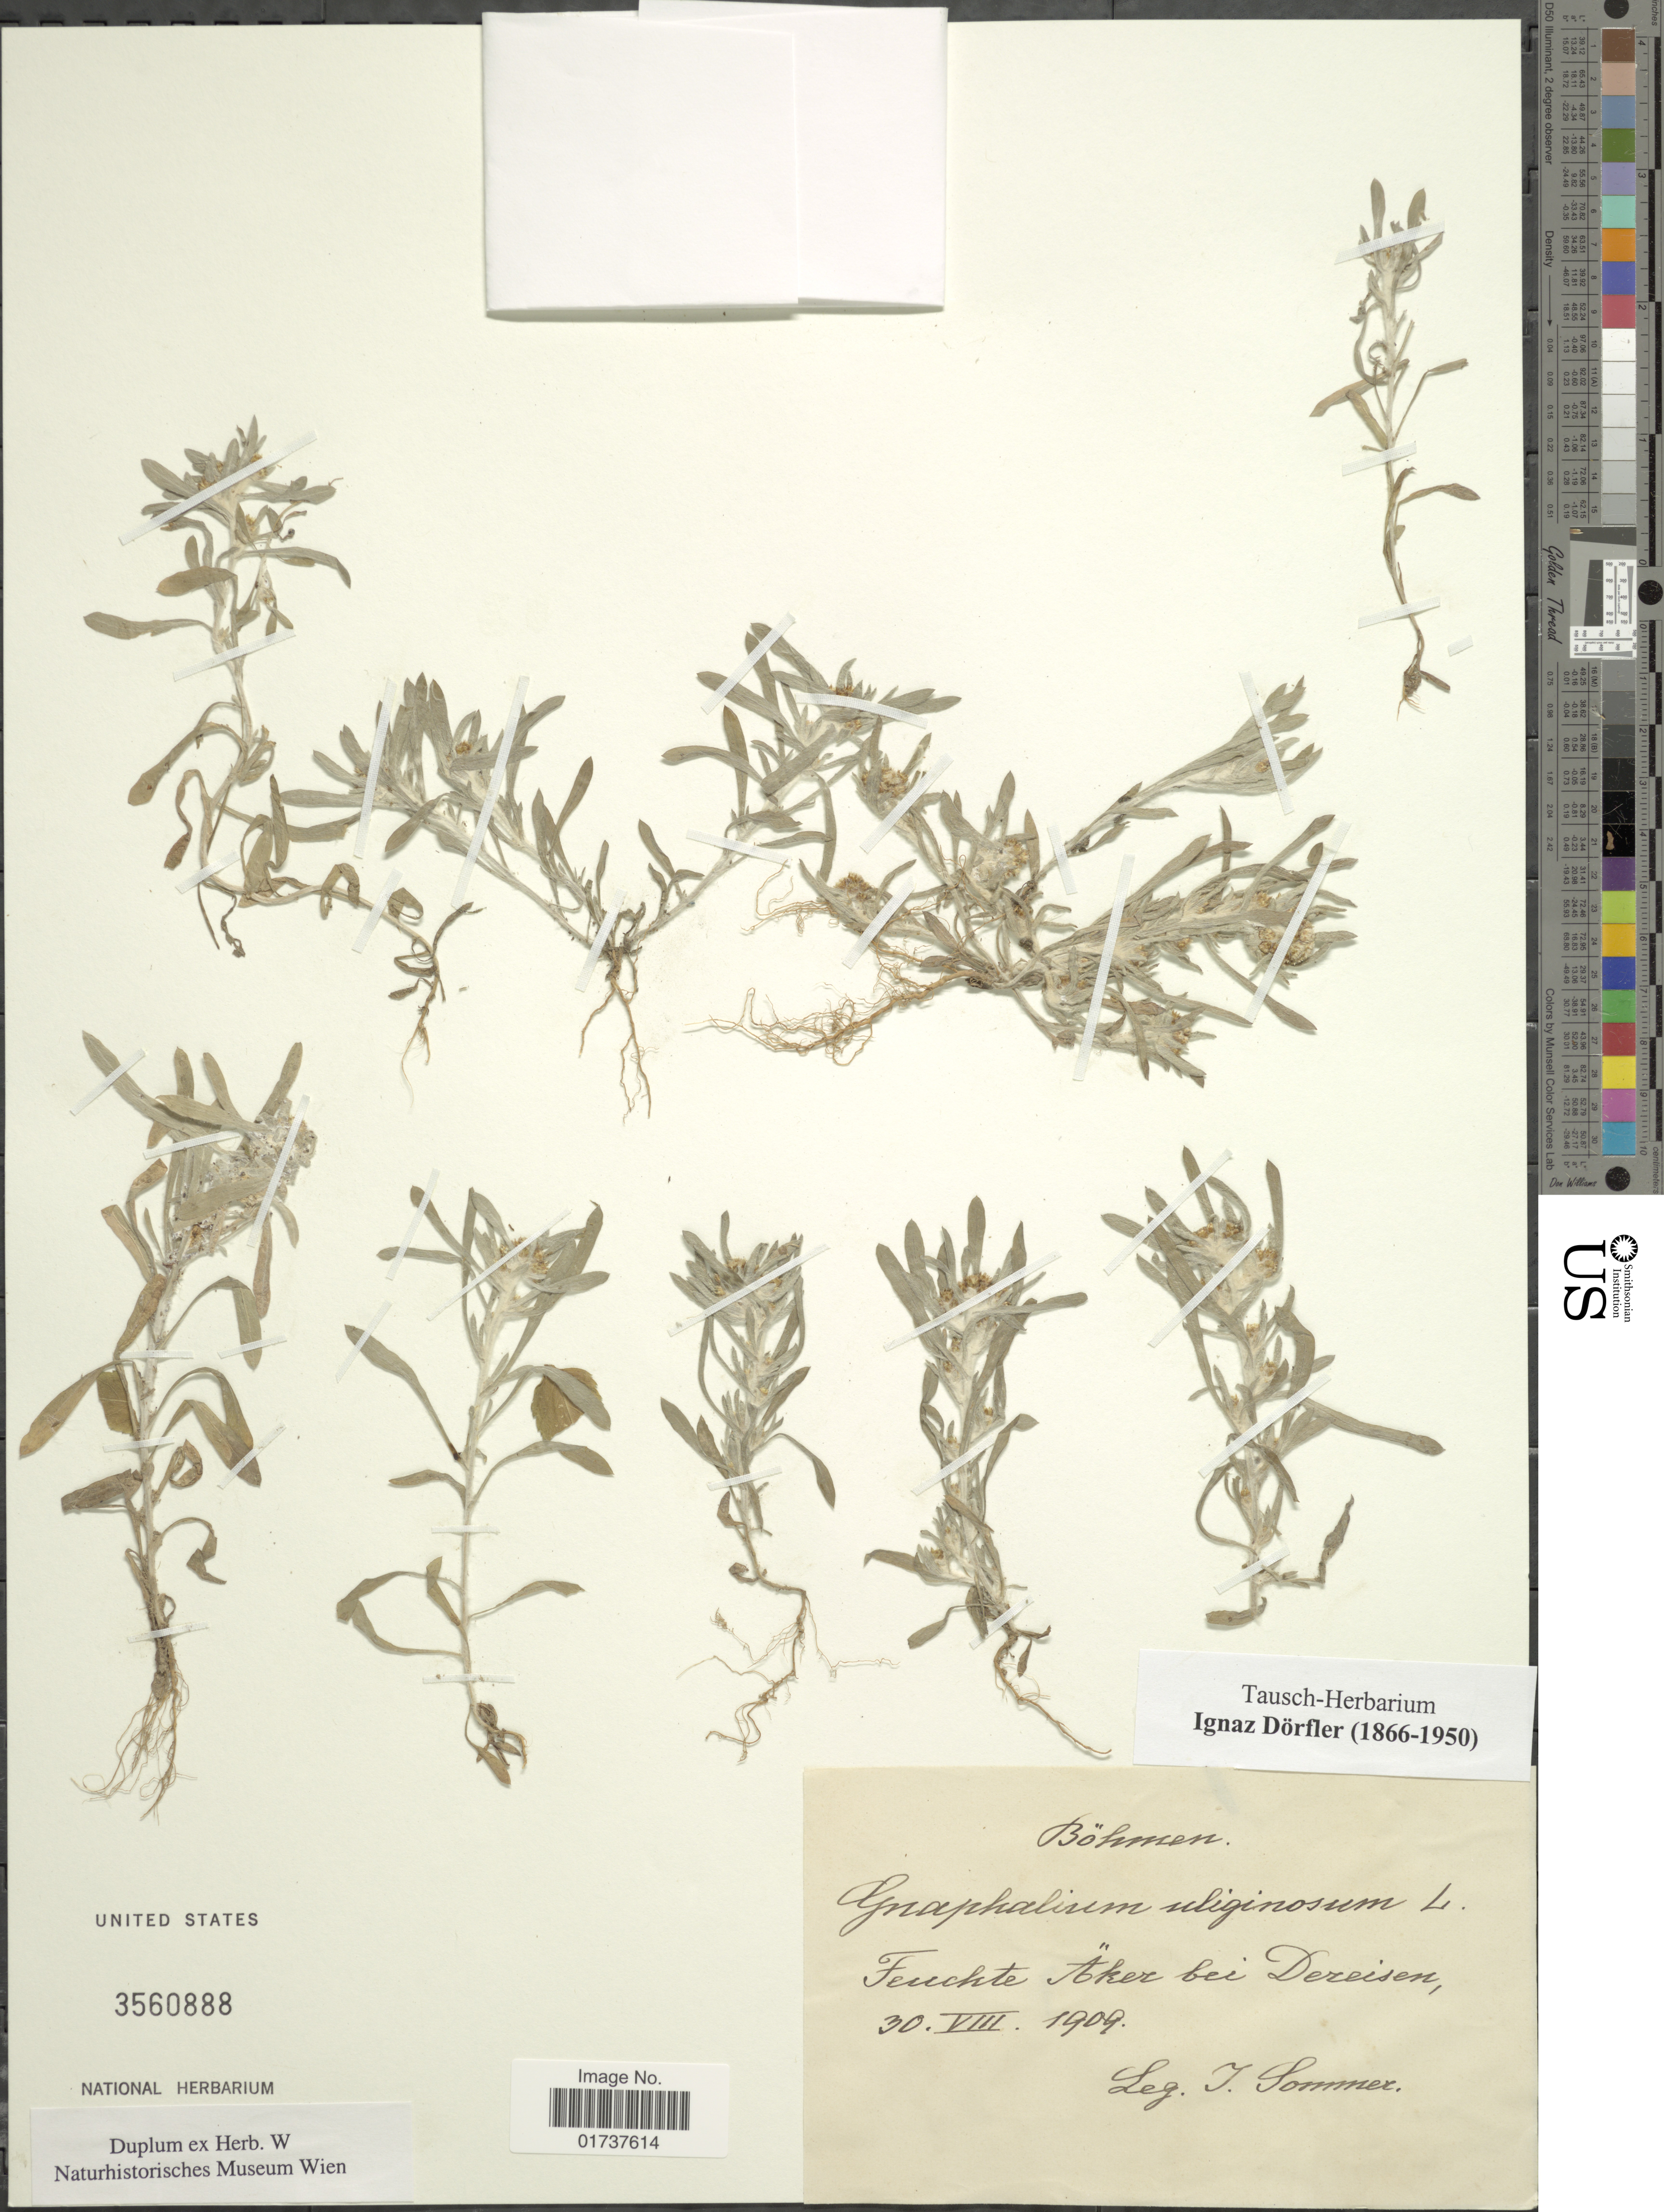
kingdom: Plantae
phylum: Tracheophyta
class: Magnoliopsida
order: Asterales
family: Asteraceae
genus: Gnaphalium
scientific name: Gnaphalium uliginosum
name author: L.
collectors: J. Sommer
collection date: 1909-08-30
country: Czechia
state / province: Central Bohemian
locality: Bohmen, Feuchte Anker cei Dereisen [interpreted]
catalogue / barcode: US 3560888